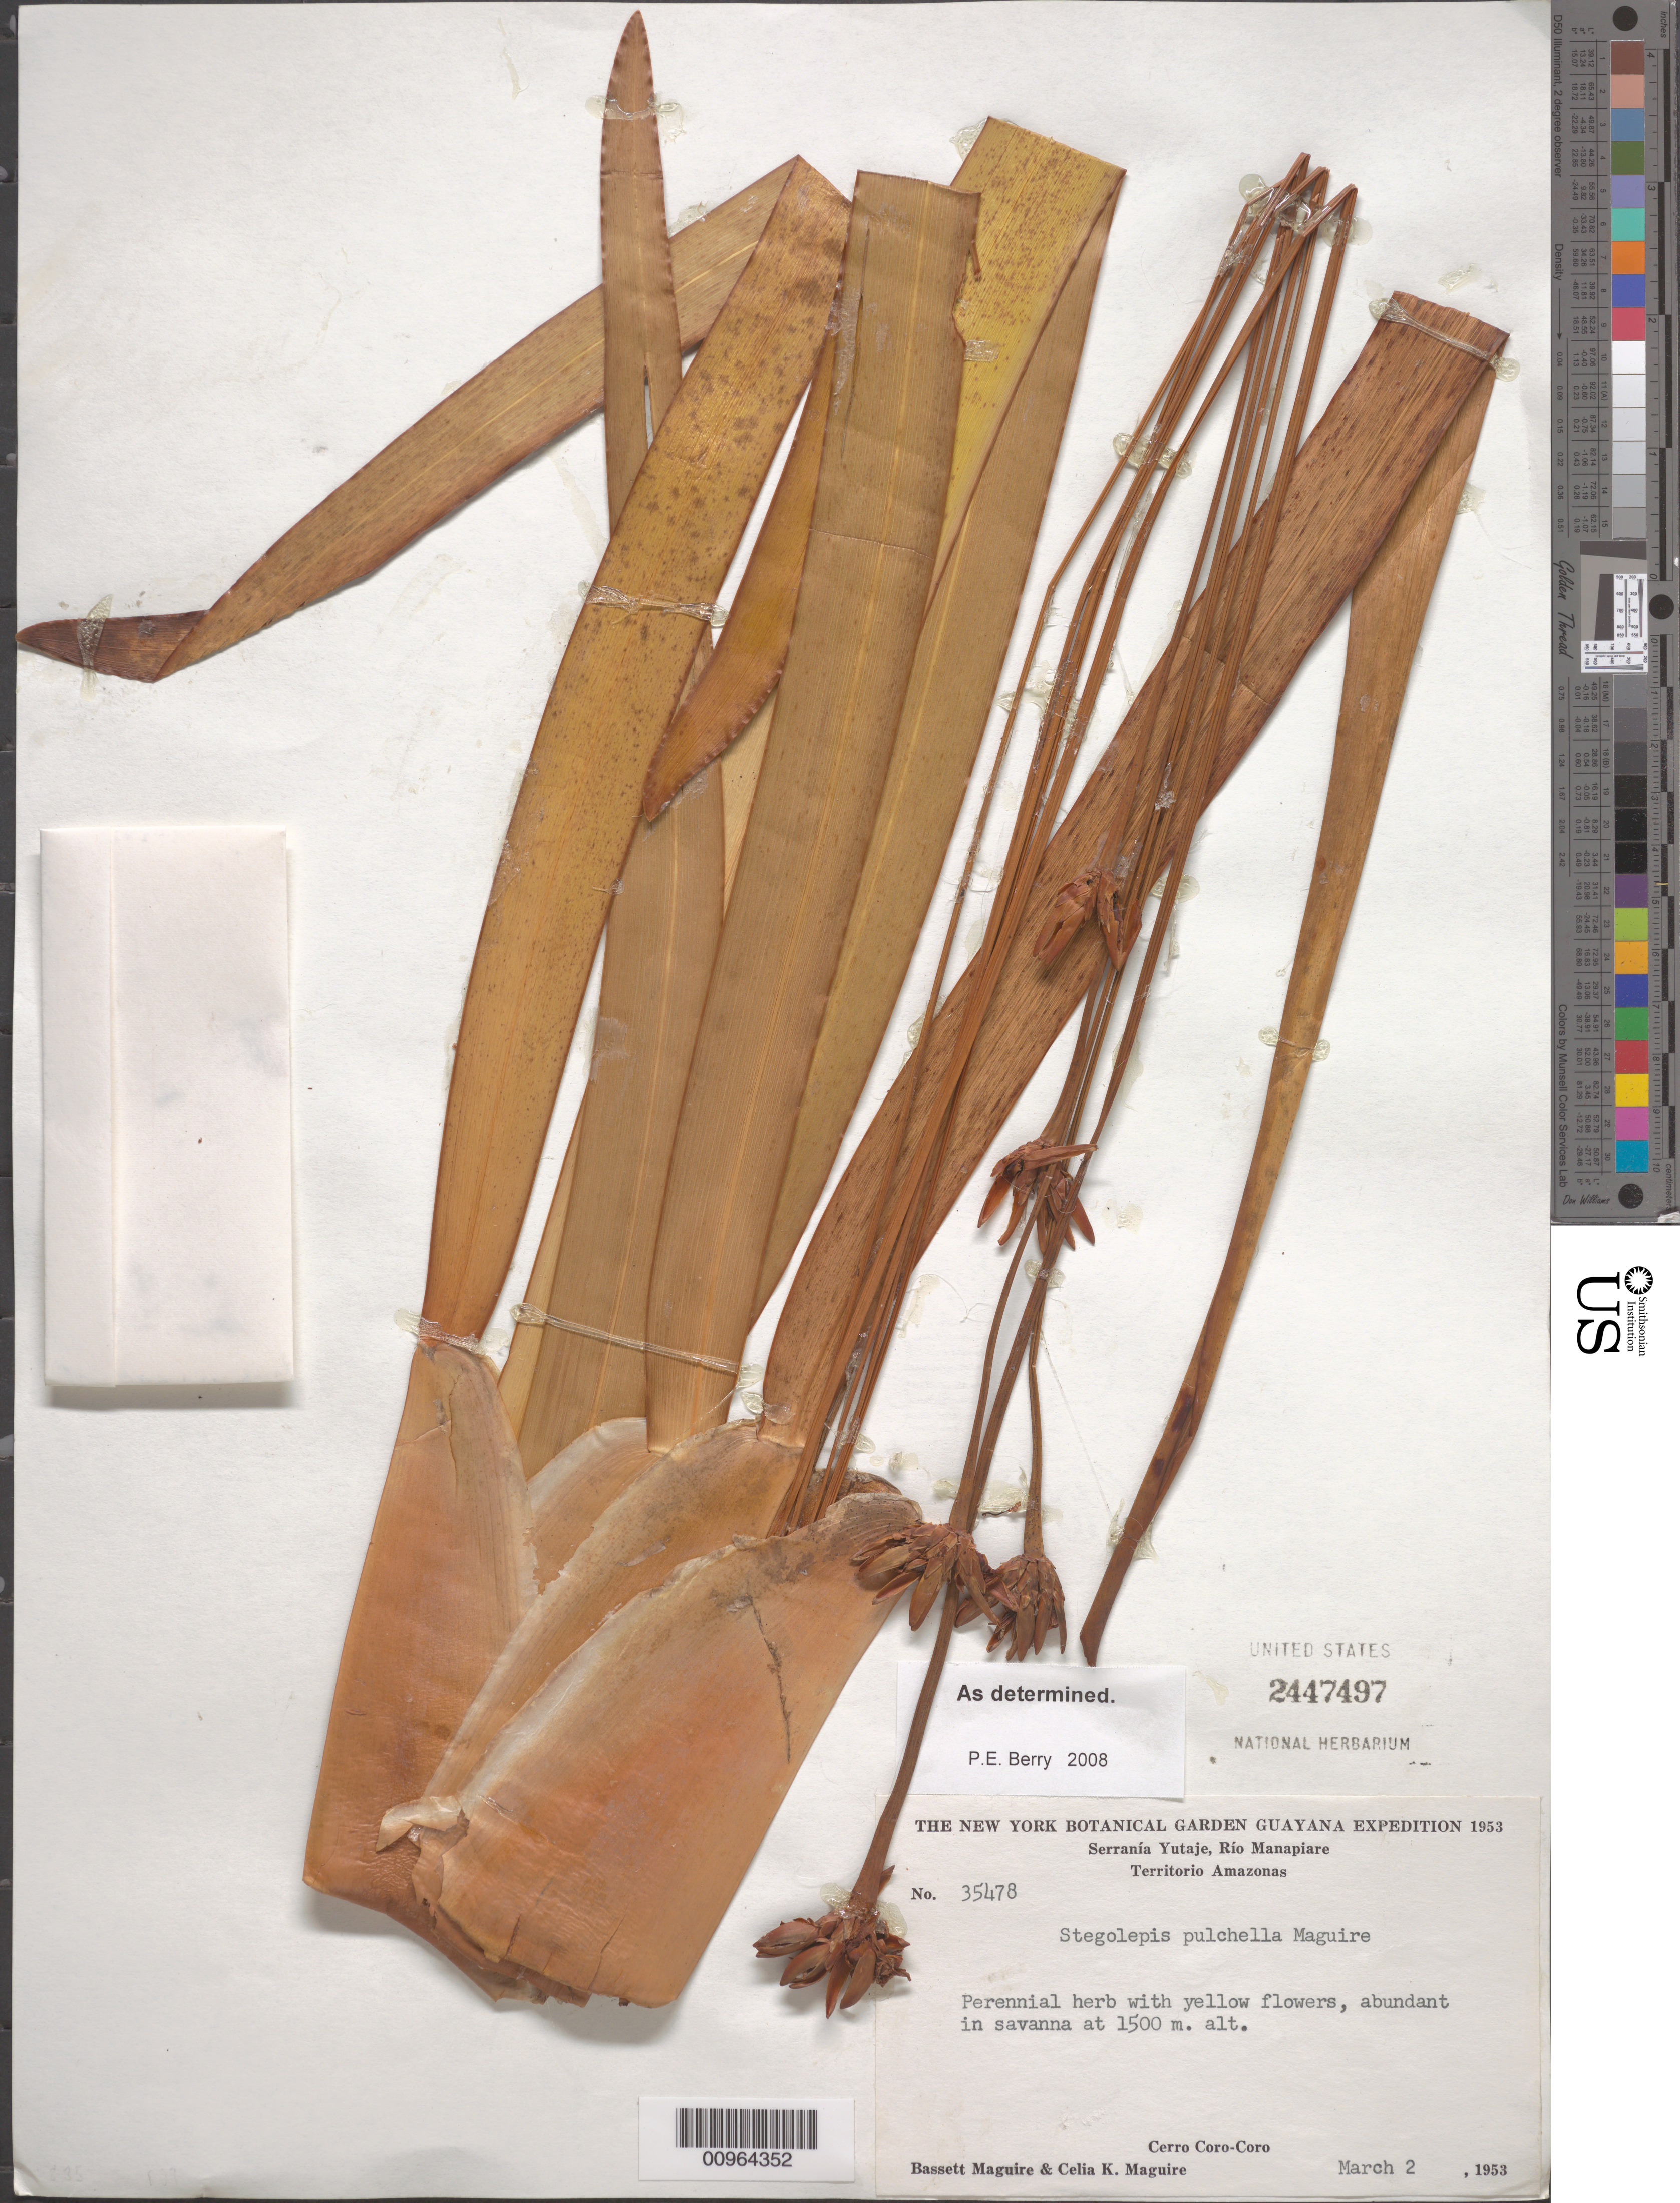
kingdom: Plantae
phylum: Tracheophyta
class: Liliopsida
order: Poales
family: Rapateaceae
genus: Stegolepis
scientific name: Stegolepis pulchella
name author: Maguire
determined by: Berry, P. E., (WIS), University of Wisconsin - Madison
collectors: B. Maguire & C. K. Maguire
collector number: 35478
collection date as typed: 2-Mar-53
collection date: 1953-03-02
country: Venezuela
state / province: Amazonas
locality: Cerro Coro-Coro, Serranía Yutajé, Río Manapiare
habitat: Savanna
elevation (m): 1500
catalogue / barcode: US 2447497